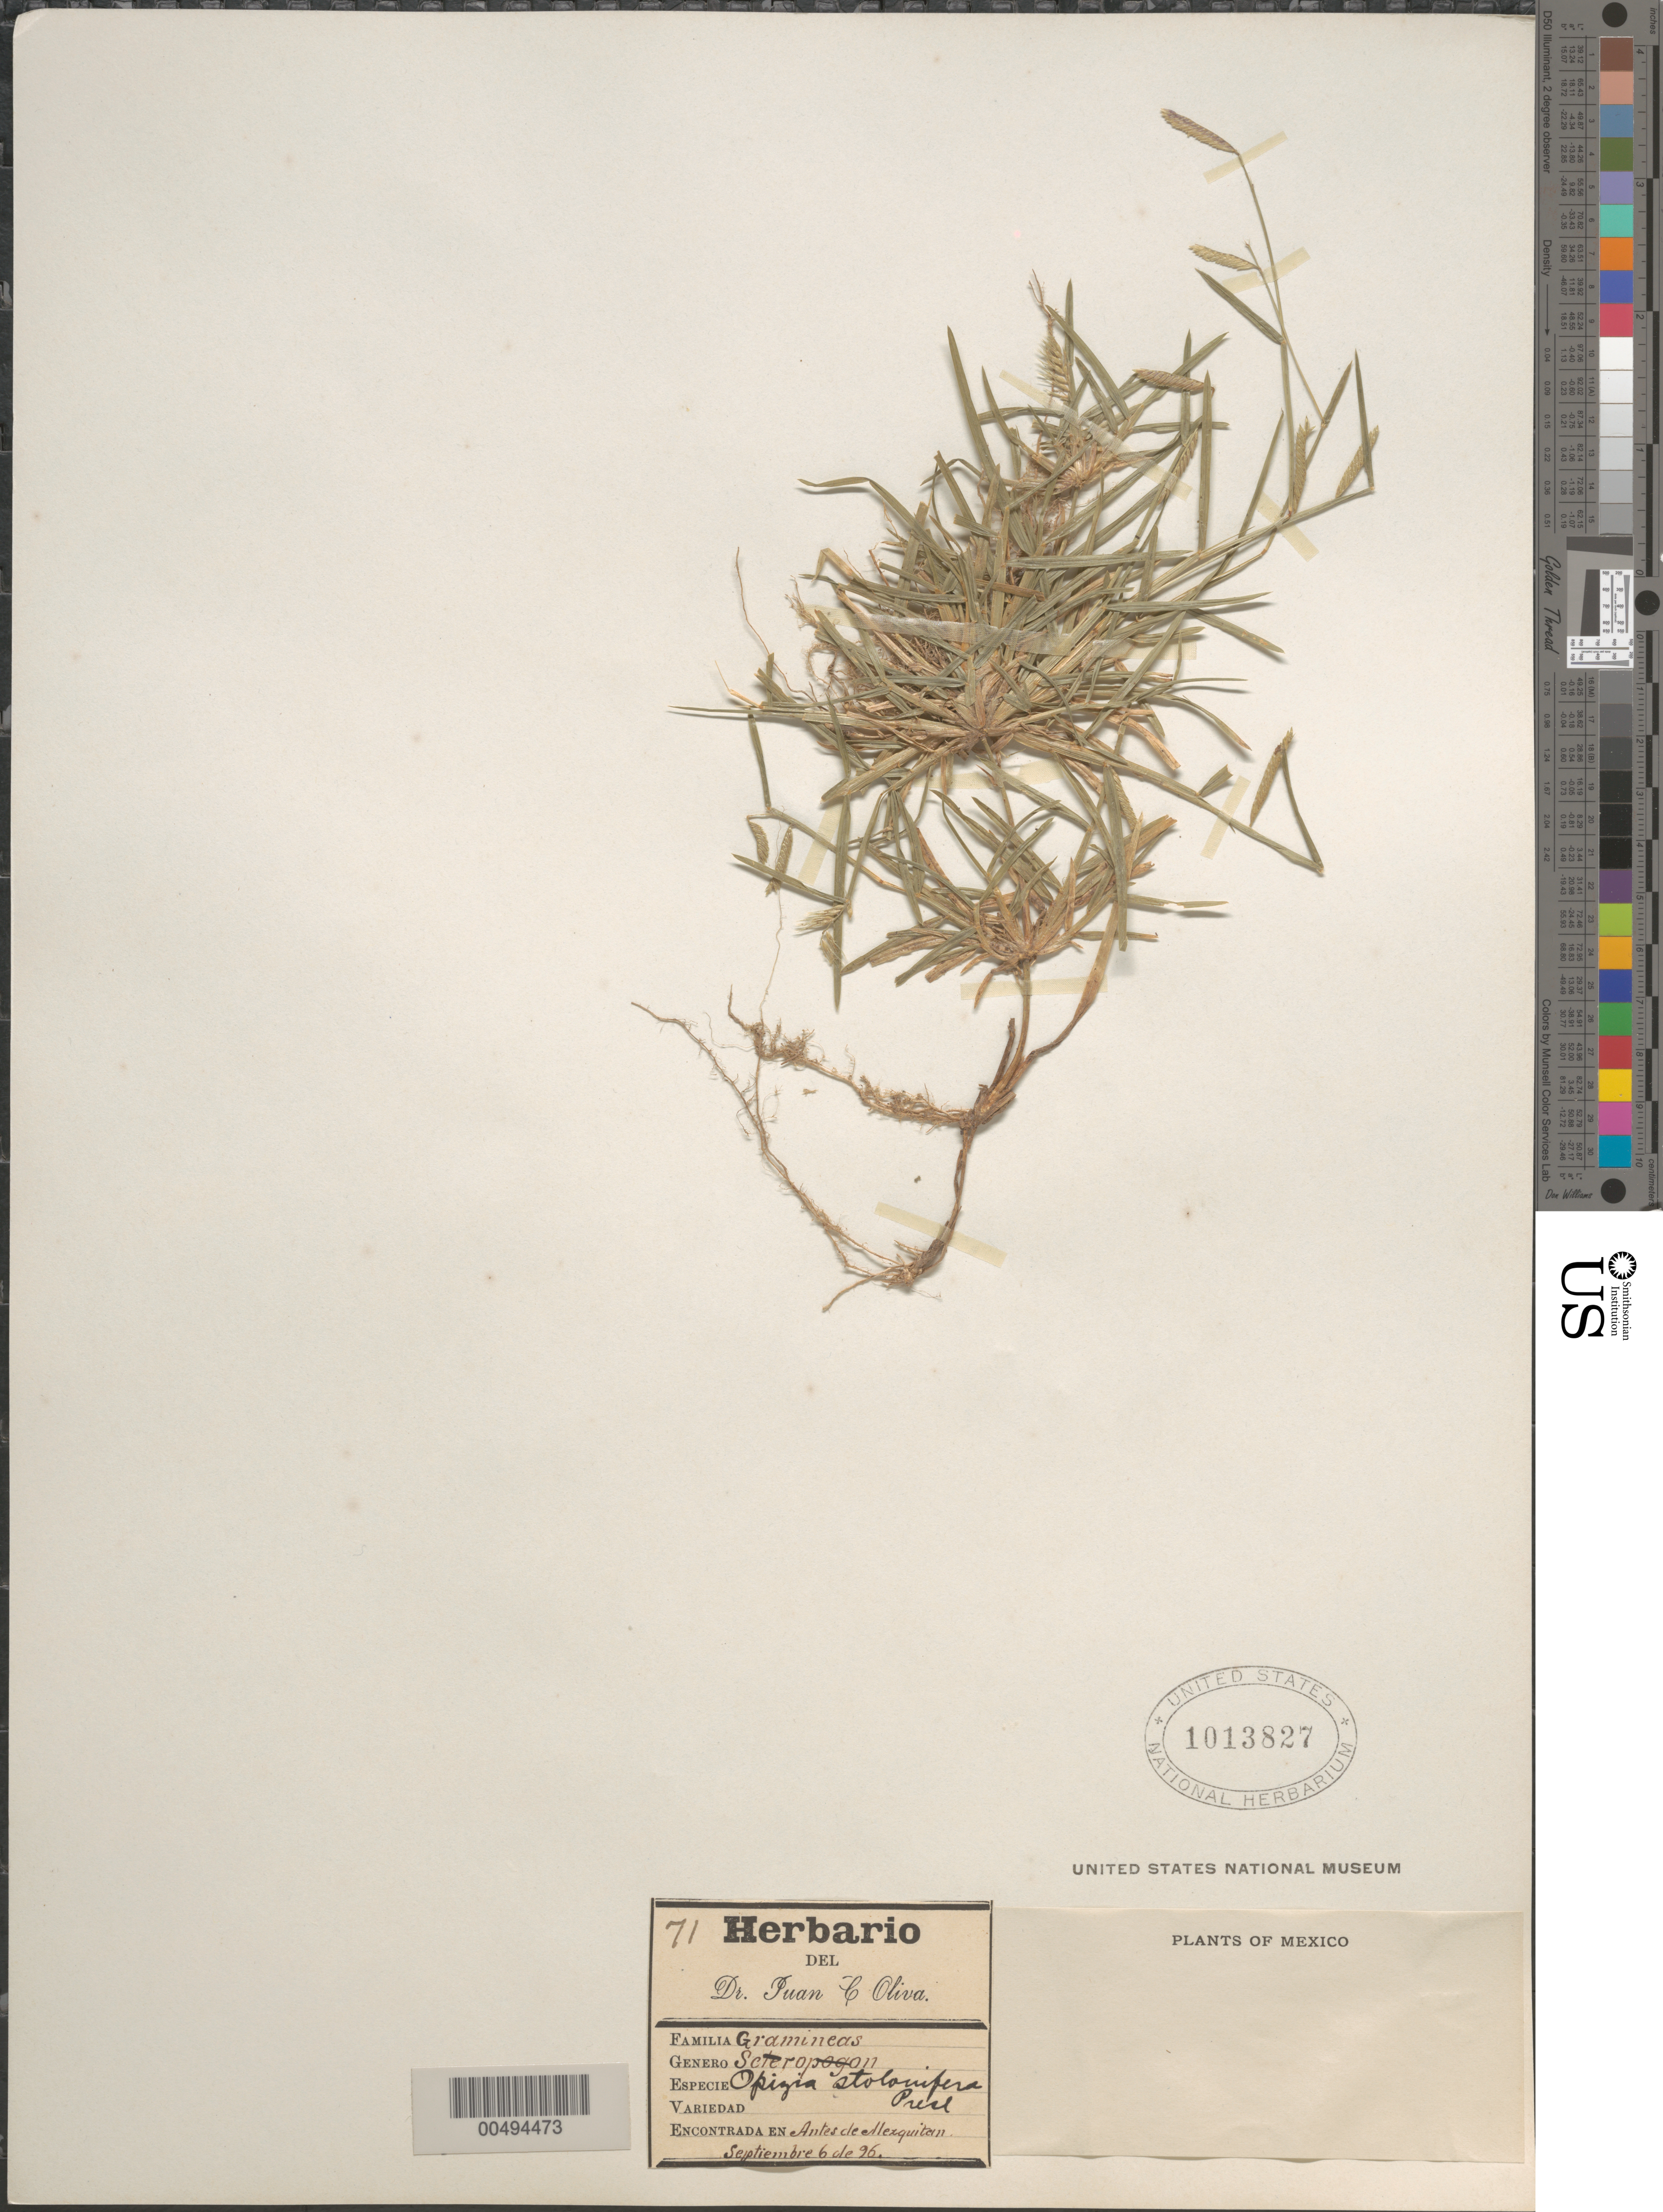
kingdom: Plantae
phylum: Tracheophyta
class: Liliopsida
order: Poales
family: Poaceae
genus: Opizia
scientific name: Opizia stolonifera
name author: J. Presl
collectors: J. C. Oliva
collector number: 71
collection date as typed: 6 Sep 1896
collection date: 1896-09-06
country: Mexico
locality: Antes de Mexquitan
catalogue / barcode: US 1013827